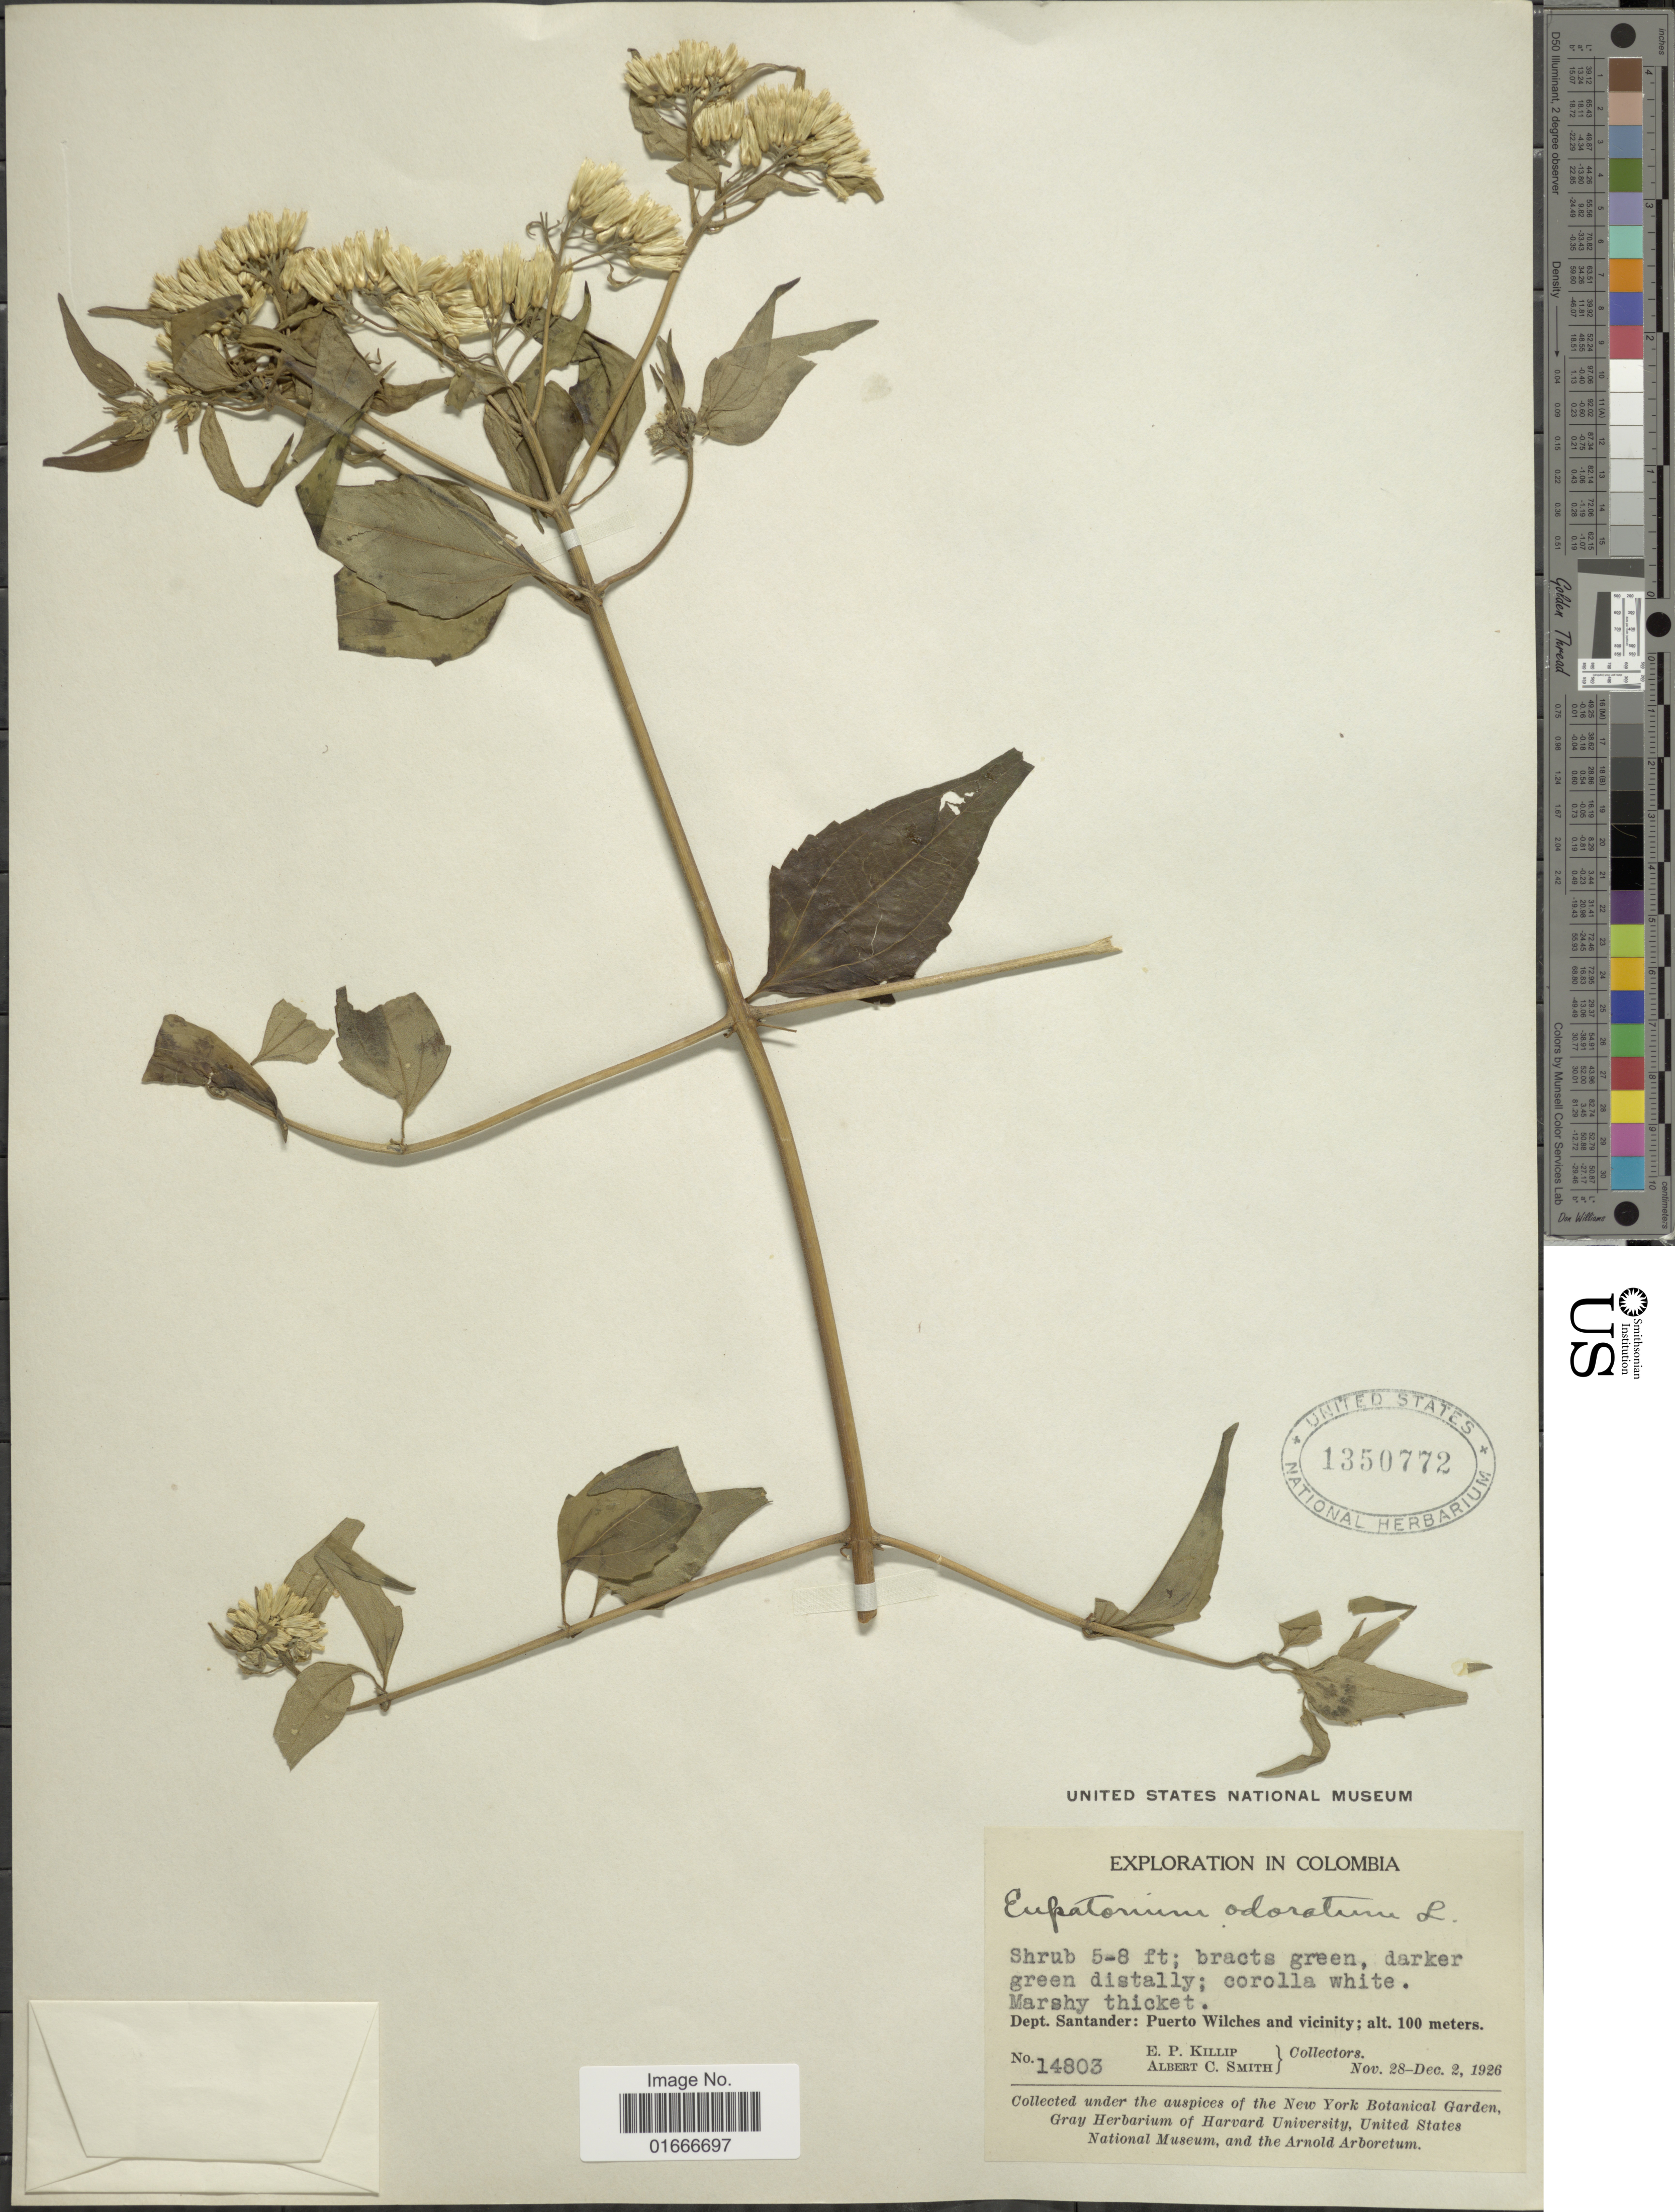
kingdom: Plantae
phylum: Tracheophyta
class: Magnoliopsida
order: Asterales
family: Asteraceae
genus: Chromolaena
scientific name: Chromolaena odorata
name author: (L.) R.M. King & H. Rob.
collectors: E. P. Killip & A. C. Smith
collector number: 14803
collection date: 1926-11-28/1926-12-02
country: Colombia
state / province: Santander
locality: Puerto Wiches and vicinity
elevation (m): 100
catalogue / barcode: US 1350772